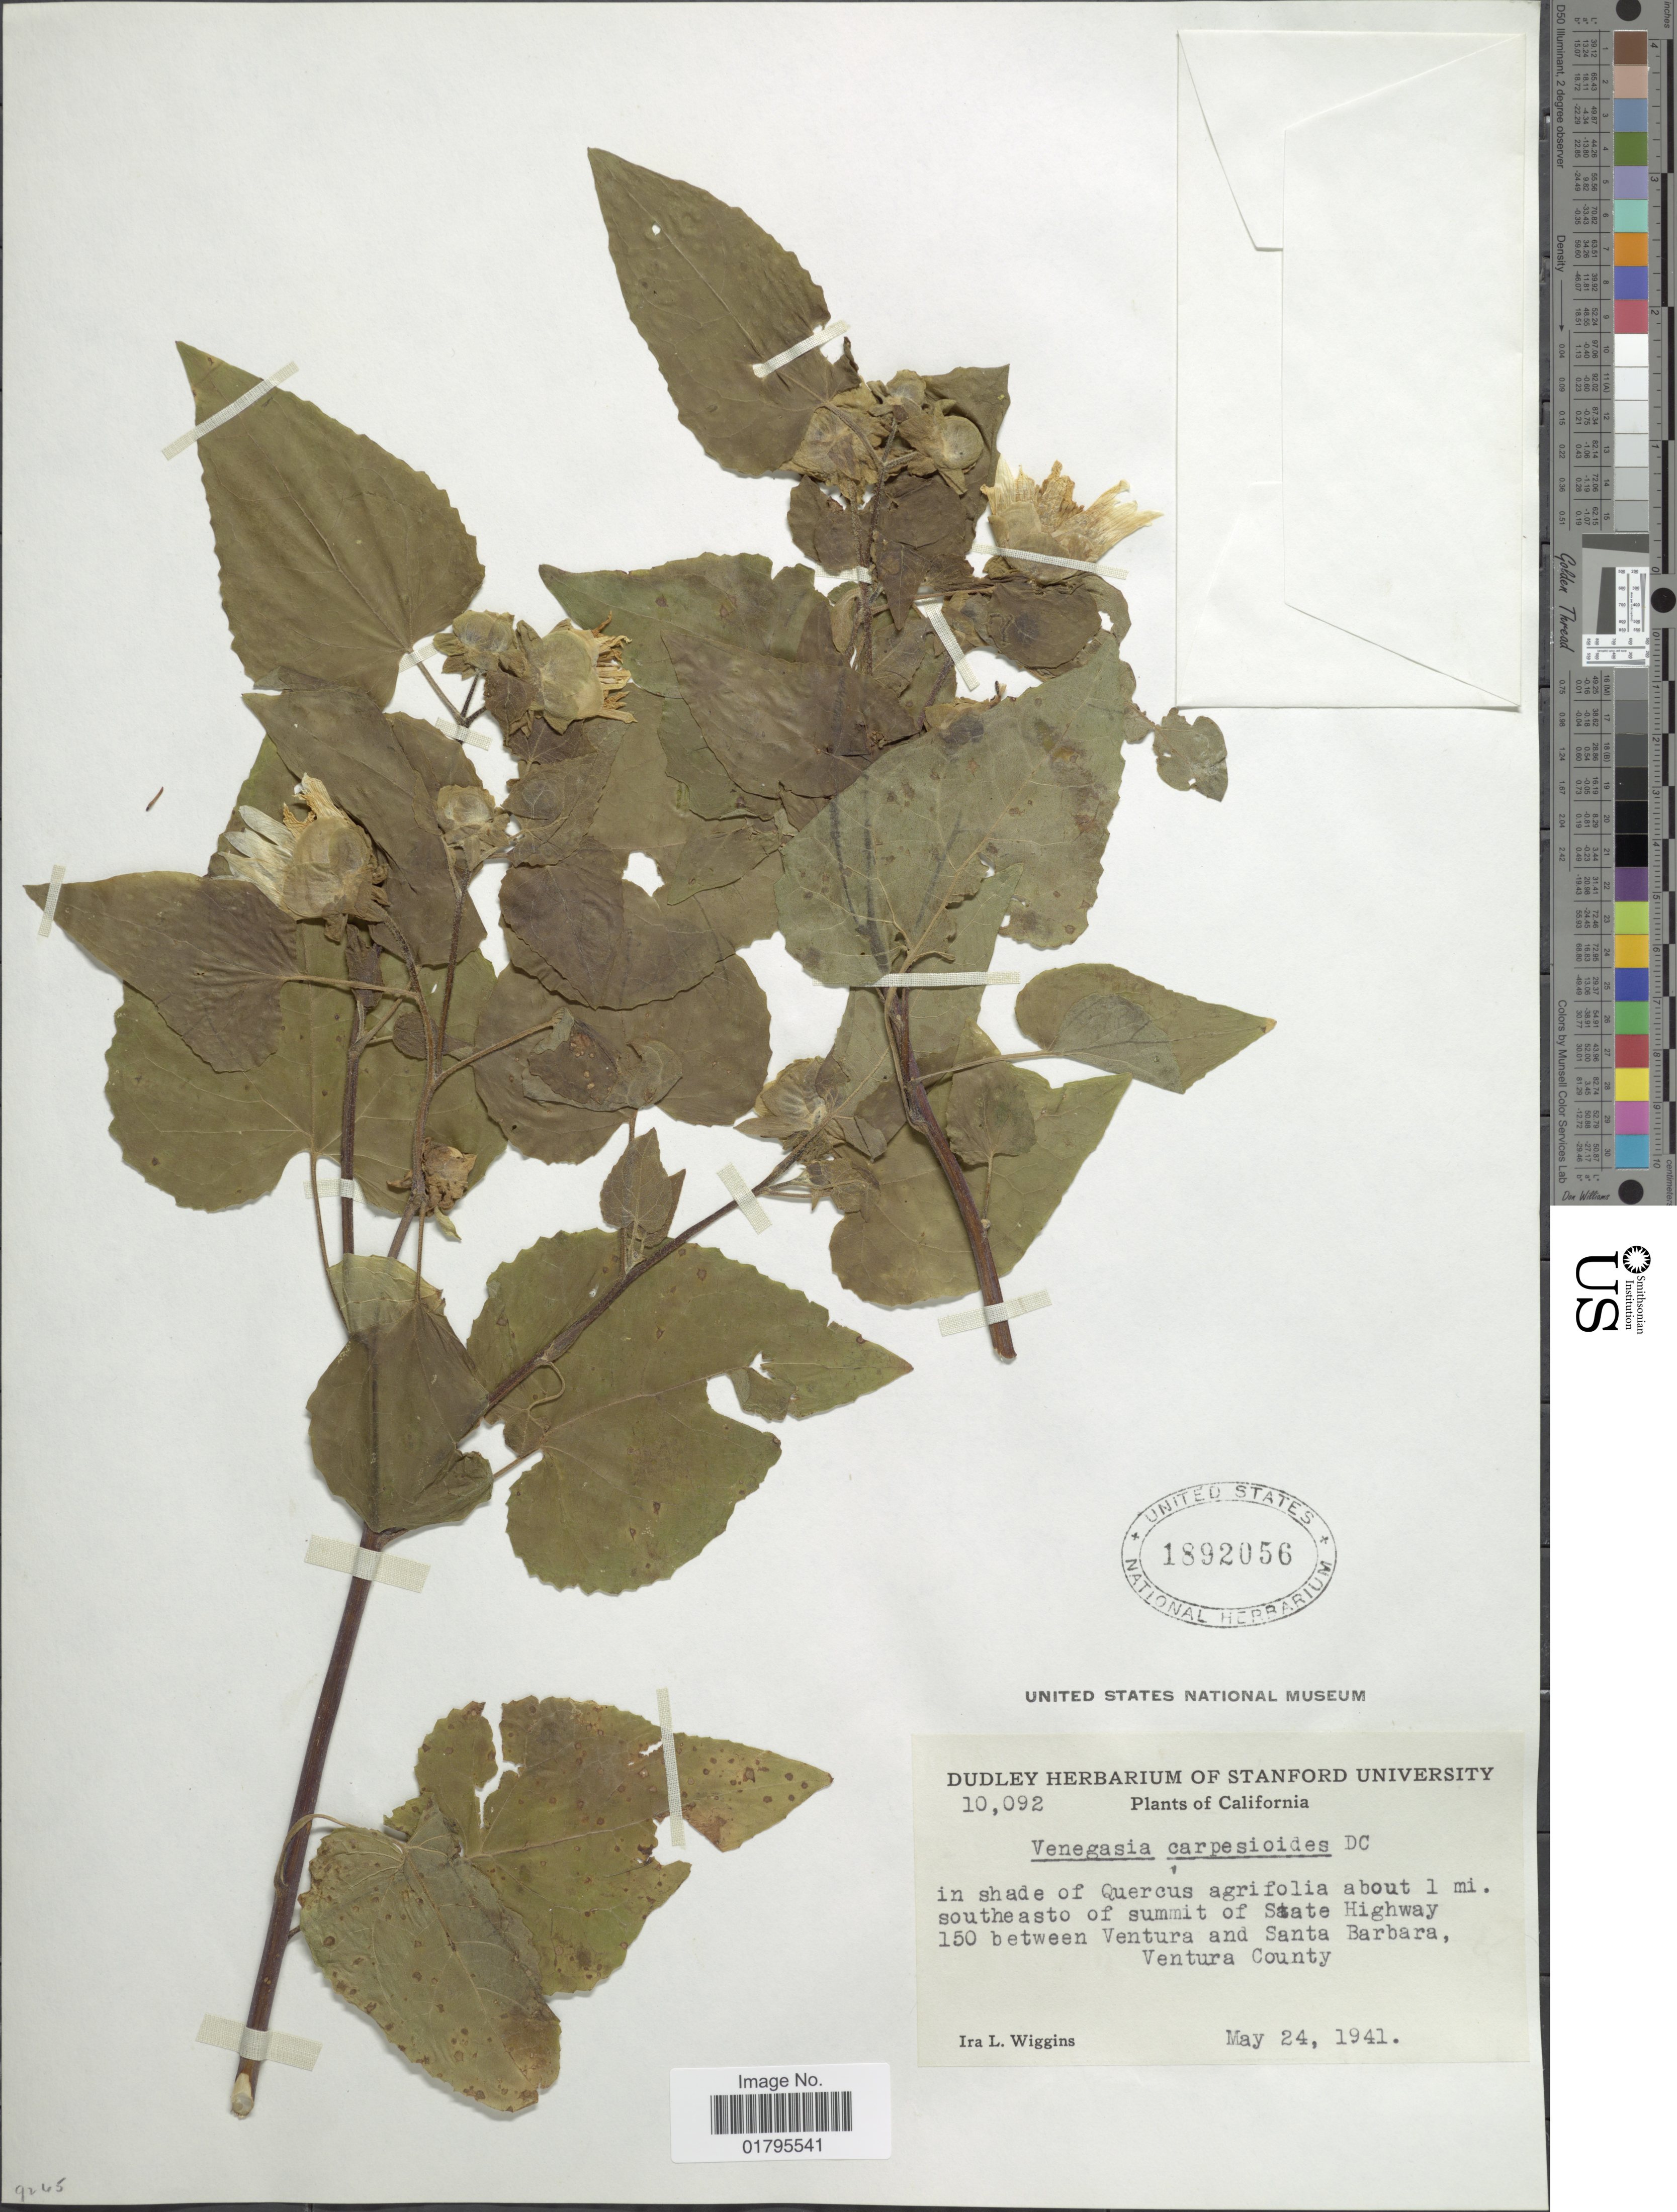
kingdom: Plantae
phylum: Tracheophyta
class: Magnoliopsida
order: Asterales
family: Asteraceae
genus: Venegasia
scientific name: Venegasia carpesioides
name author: DC.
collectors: I. L. Wiggins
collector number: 10092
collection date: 1941-05-24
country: United States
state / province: California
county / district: Ventura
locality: About 1 mi. southeast of summit of State Highway 150 between Ventura and Santa Barbara, Ventura County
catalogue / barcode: US 1892056